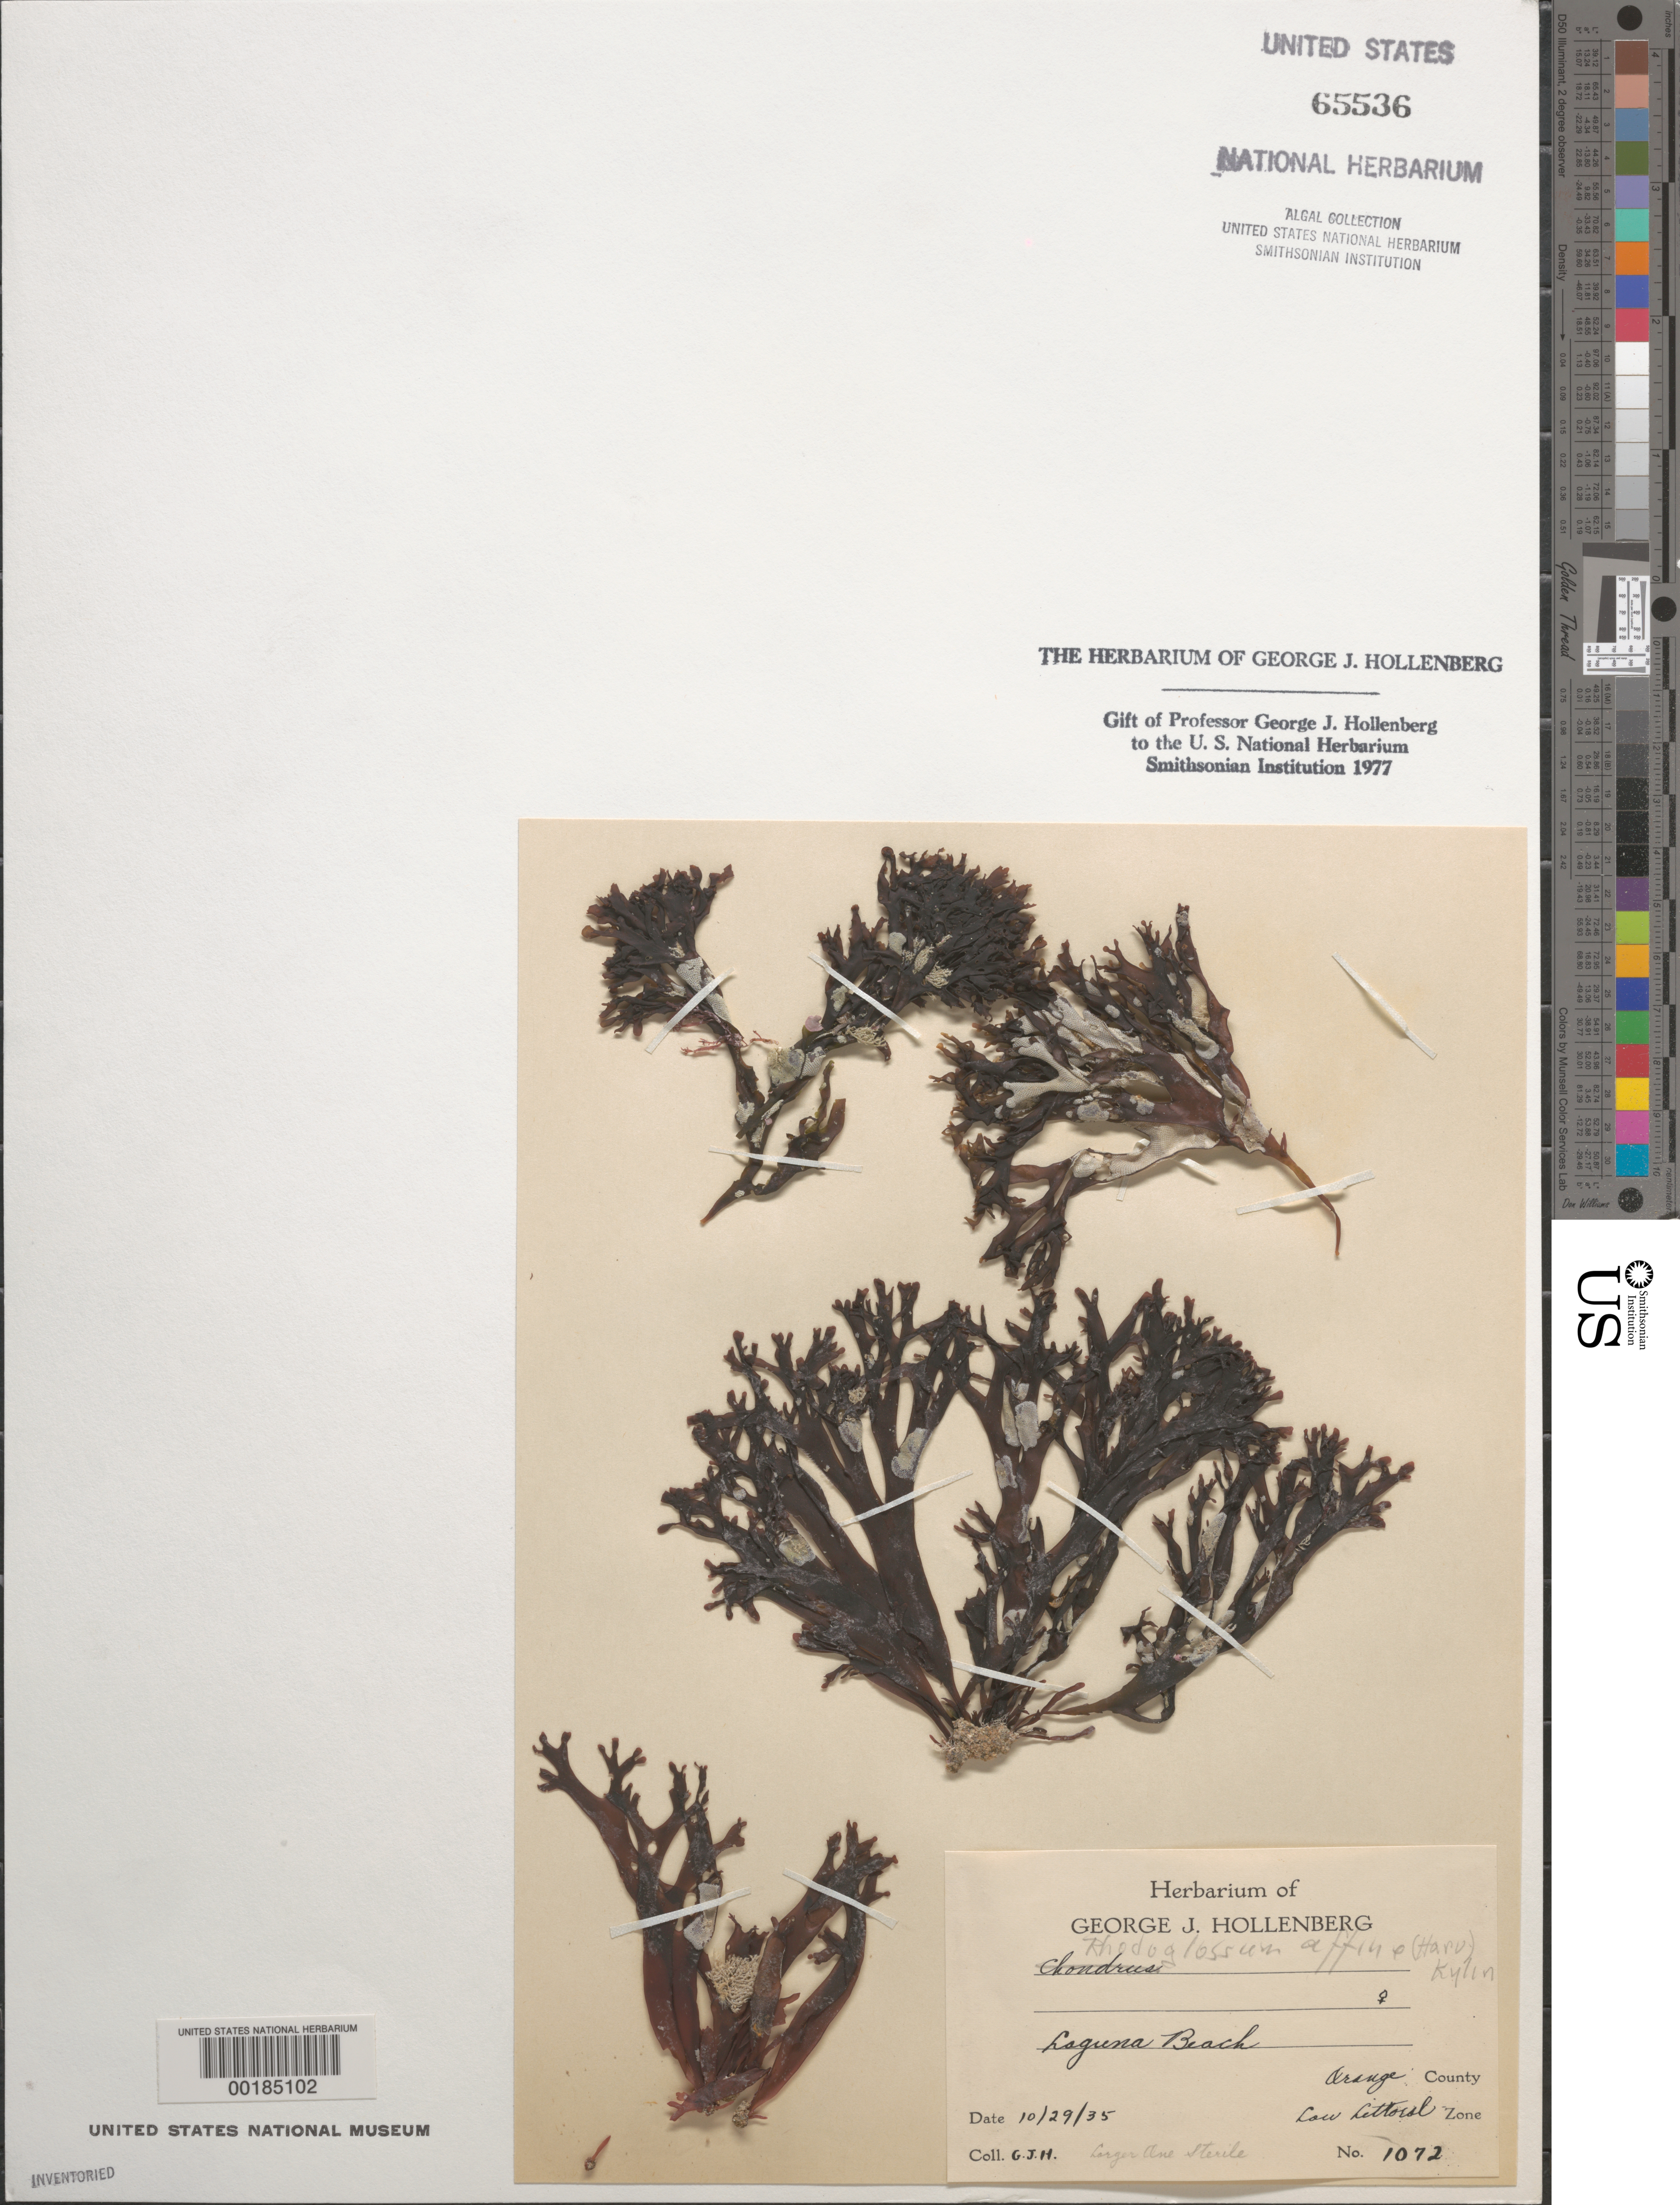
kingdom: Plantae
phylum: Rhodophyta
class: Florideophyceae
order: Gigartinales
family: Gigartinaceae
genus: Mazzaella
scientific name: Mazzaella affinis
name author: (Harvey) Fredericq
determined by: Algae name updating Project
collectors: G. Hollenberg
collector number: GJH 1072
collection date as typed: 29 Oct 1935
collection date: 1935-10-29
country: United States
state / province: California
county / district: Orange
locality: Laguna Beach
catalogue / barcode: US 65536